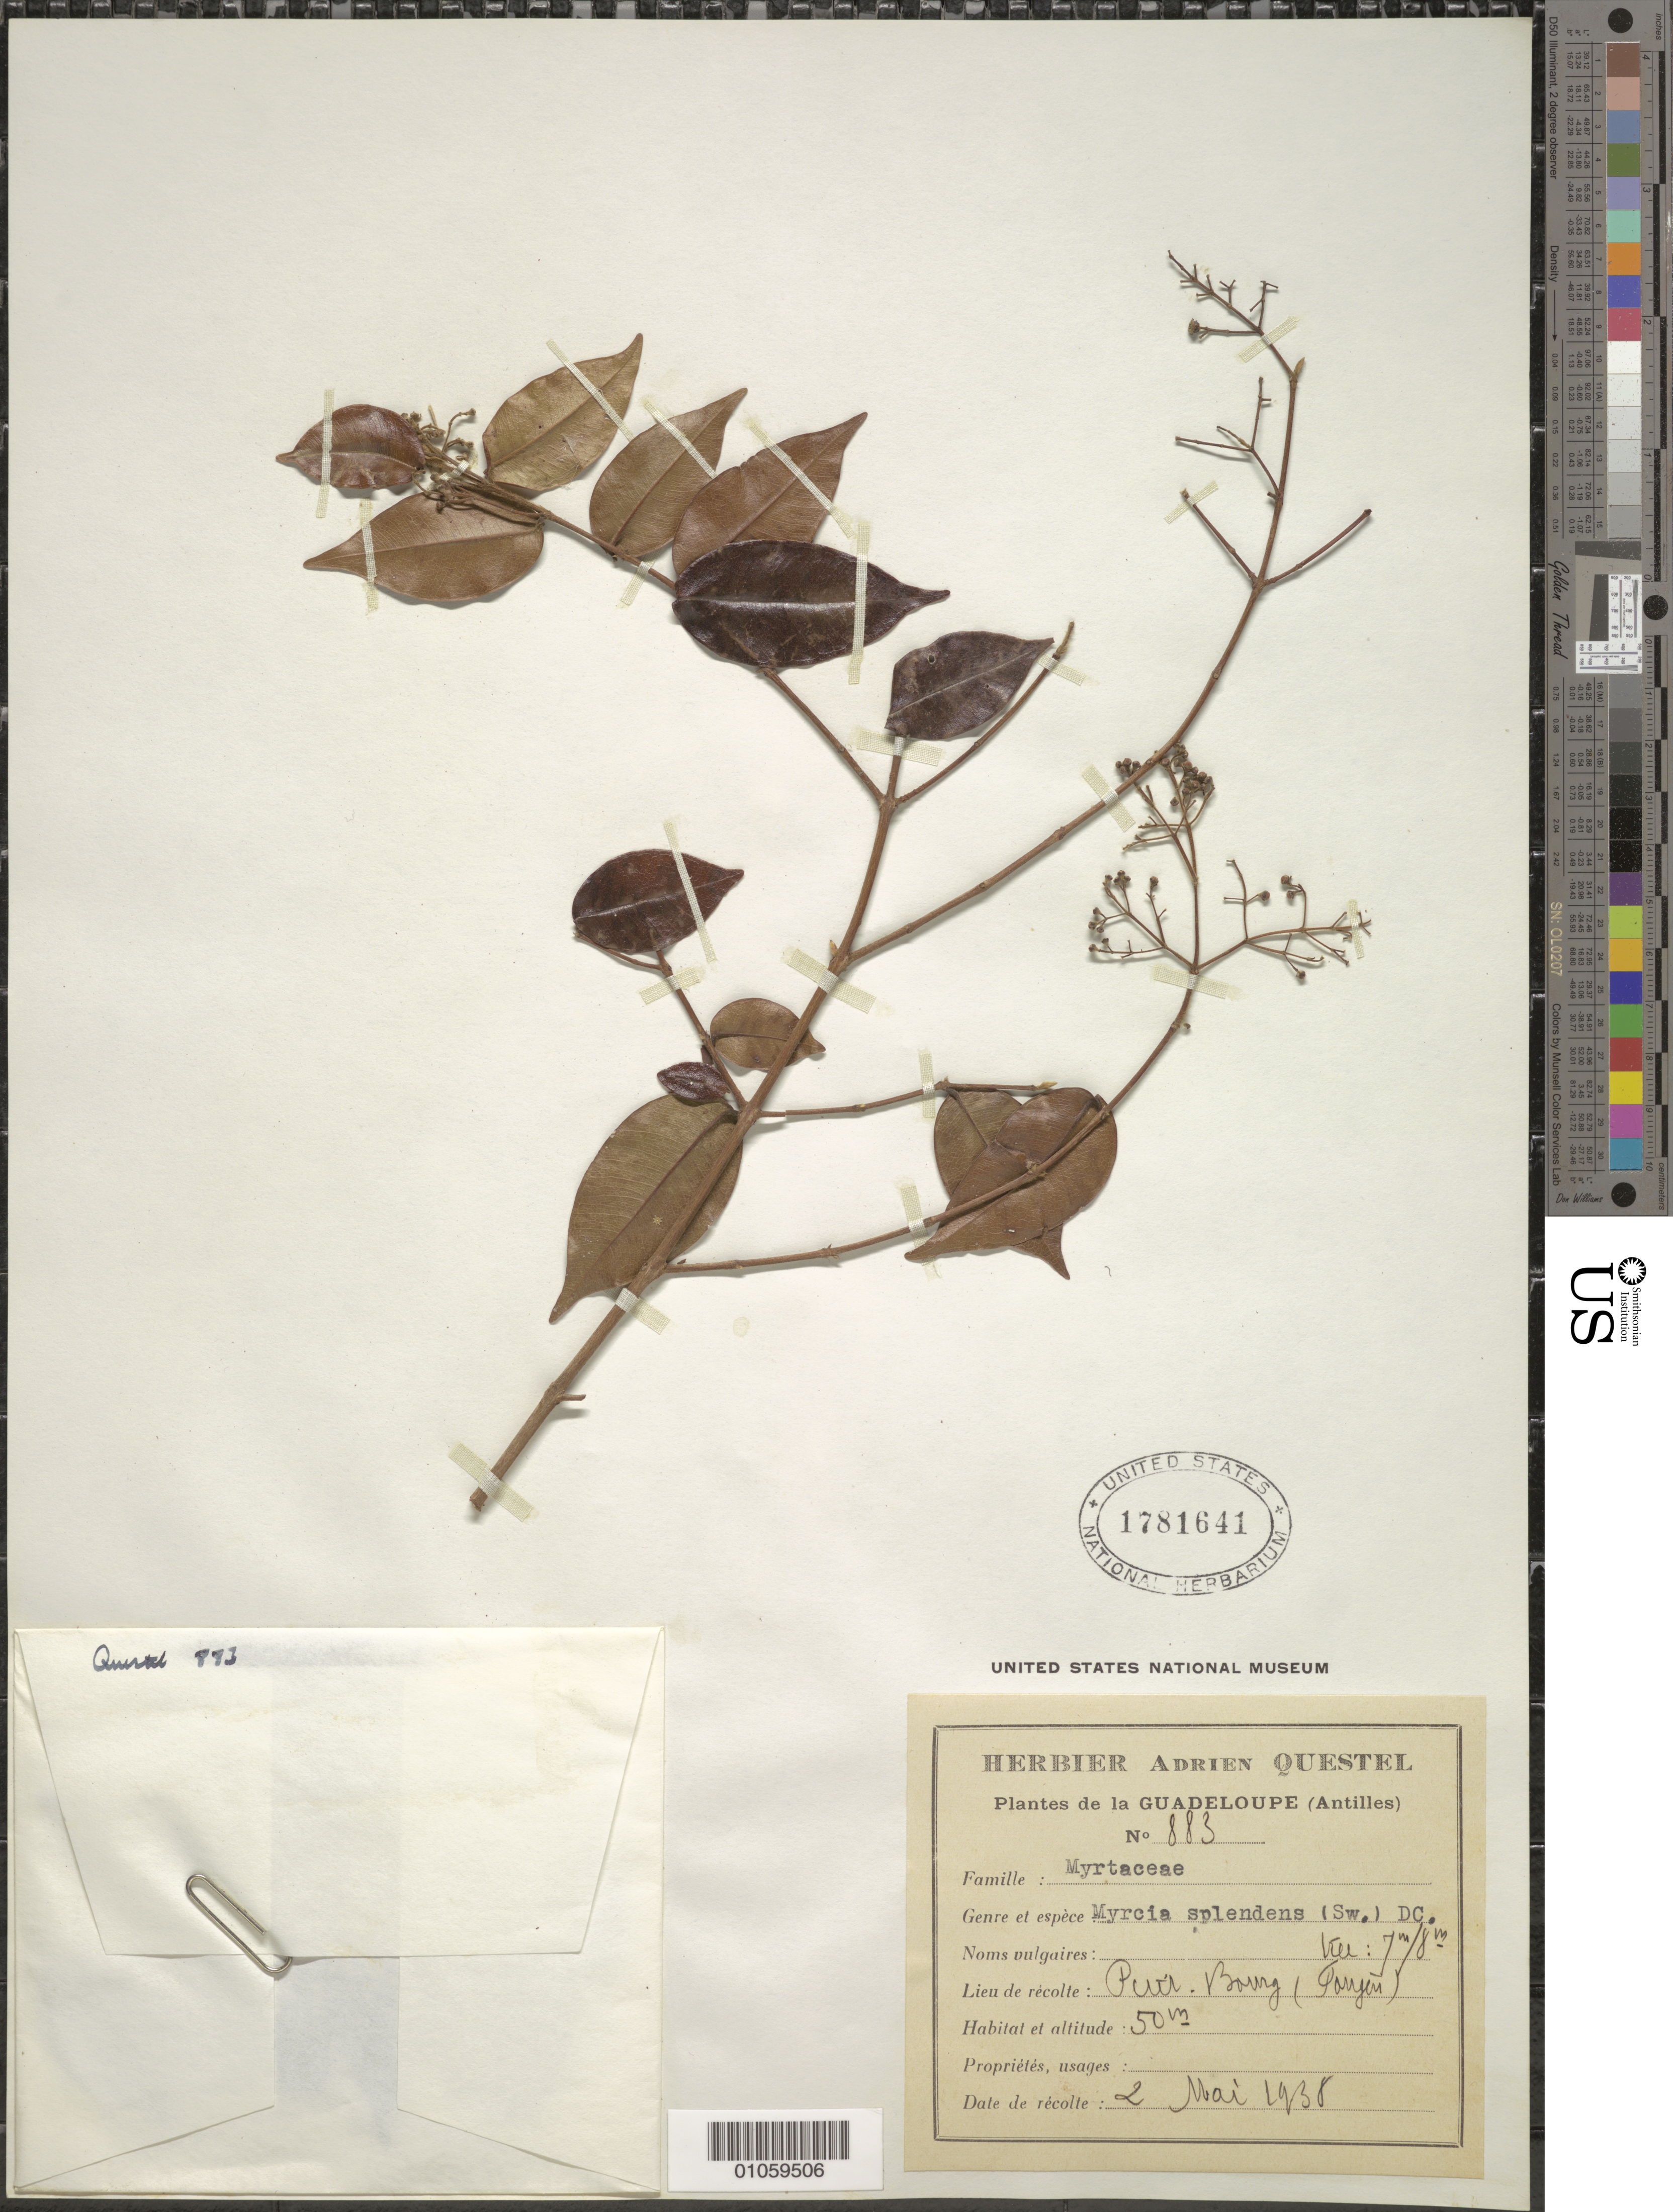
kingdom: Plantae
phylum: Tracheophyta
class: Magnoliopsida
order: Myrtales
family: Myrtaceae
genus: Myrcia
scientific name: Myrcia splendens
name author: (Sw.) DC.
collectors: A. Questel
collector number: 883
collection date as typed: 02 May 1938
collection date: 1938-05-02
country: Guadeloupe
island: Basse Terre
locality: Petit Bourg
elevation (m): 50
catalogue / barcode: US 1781641